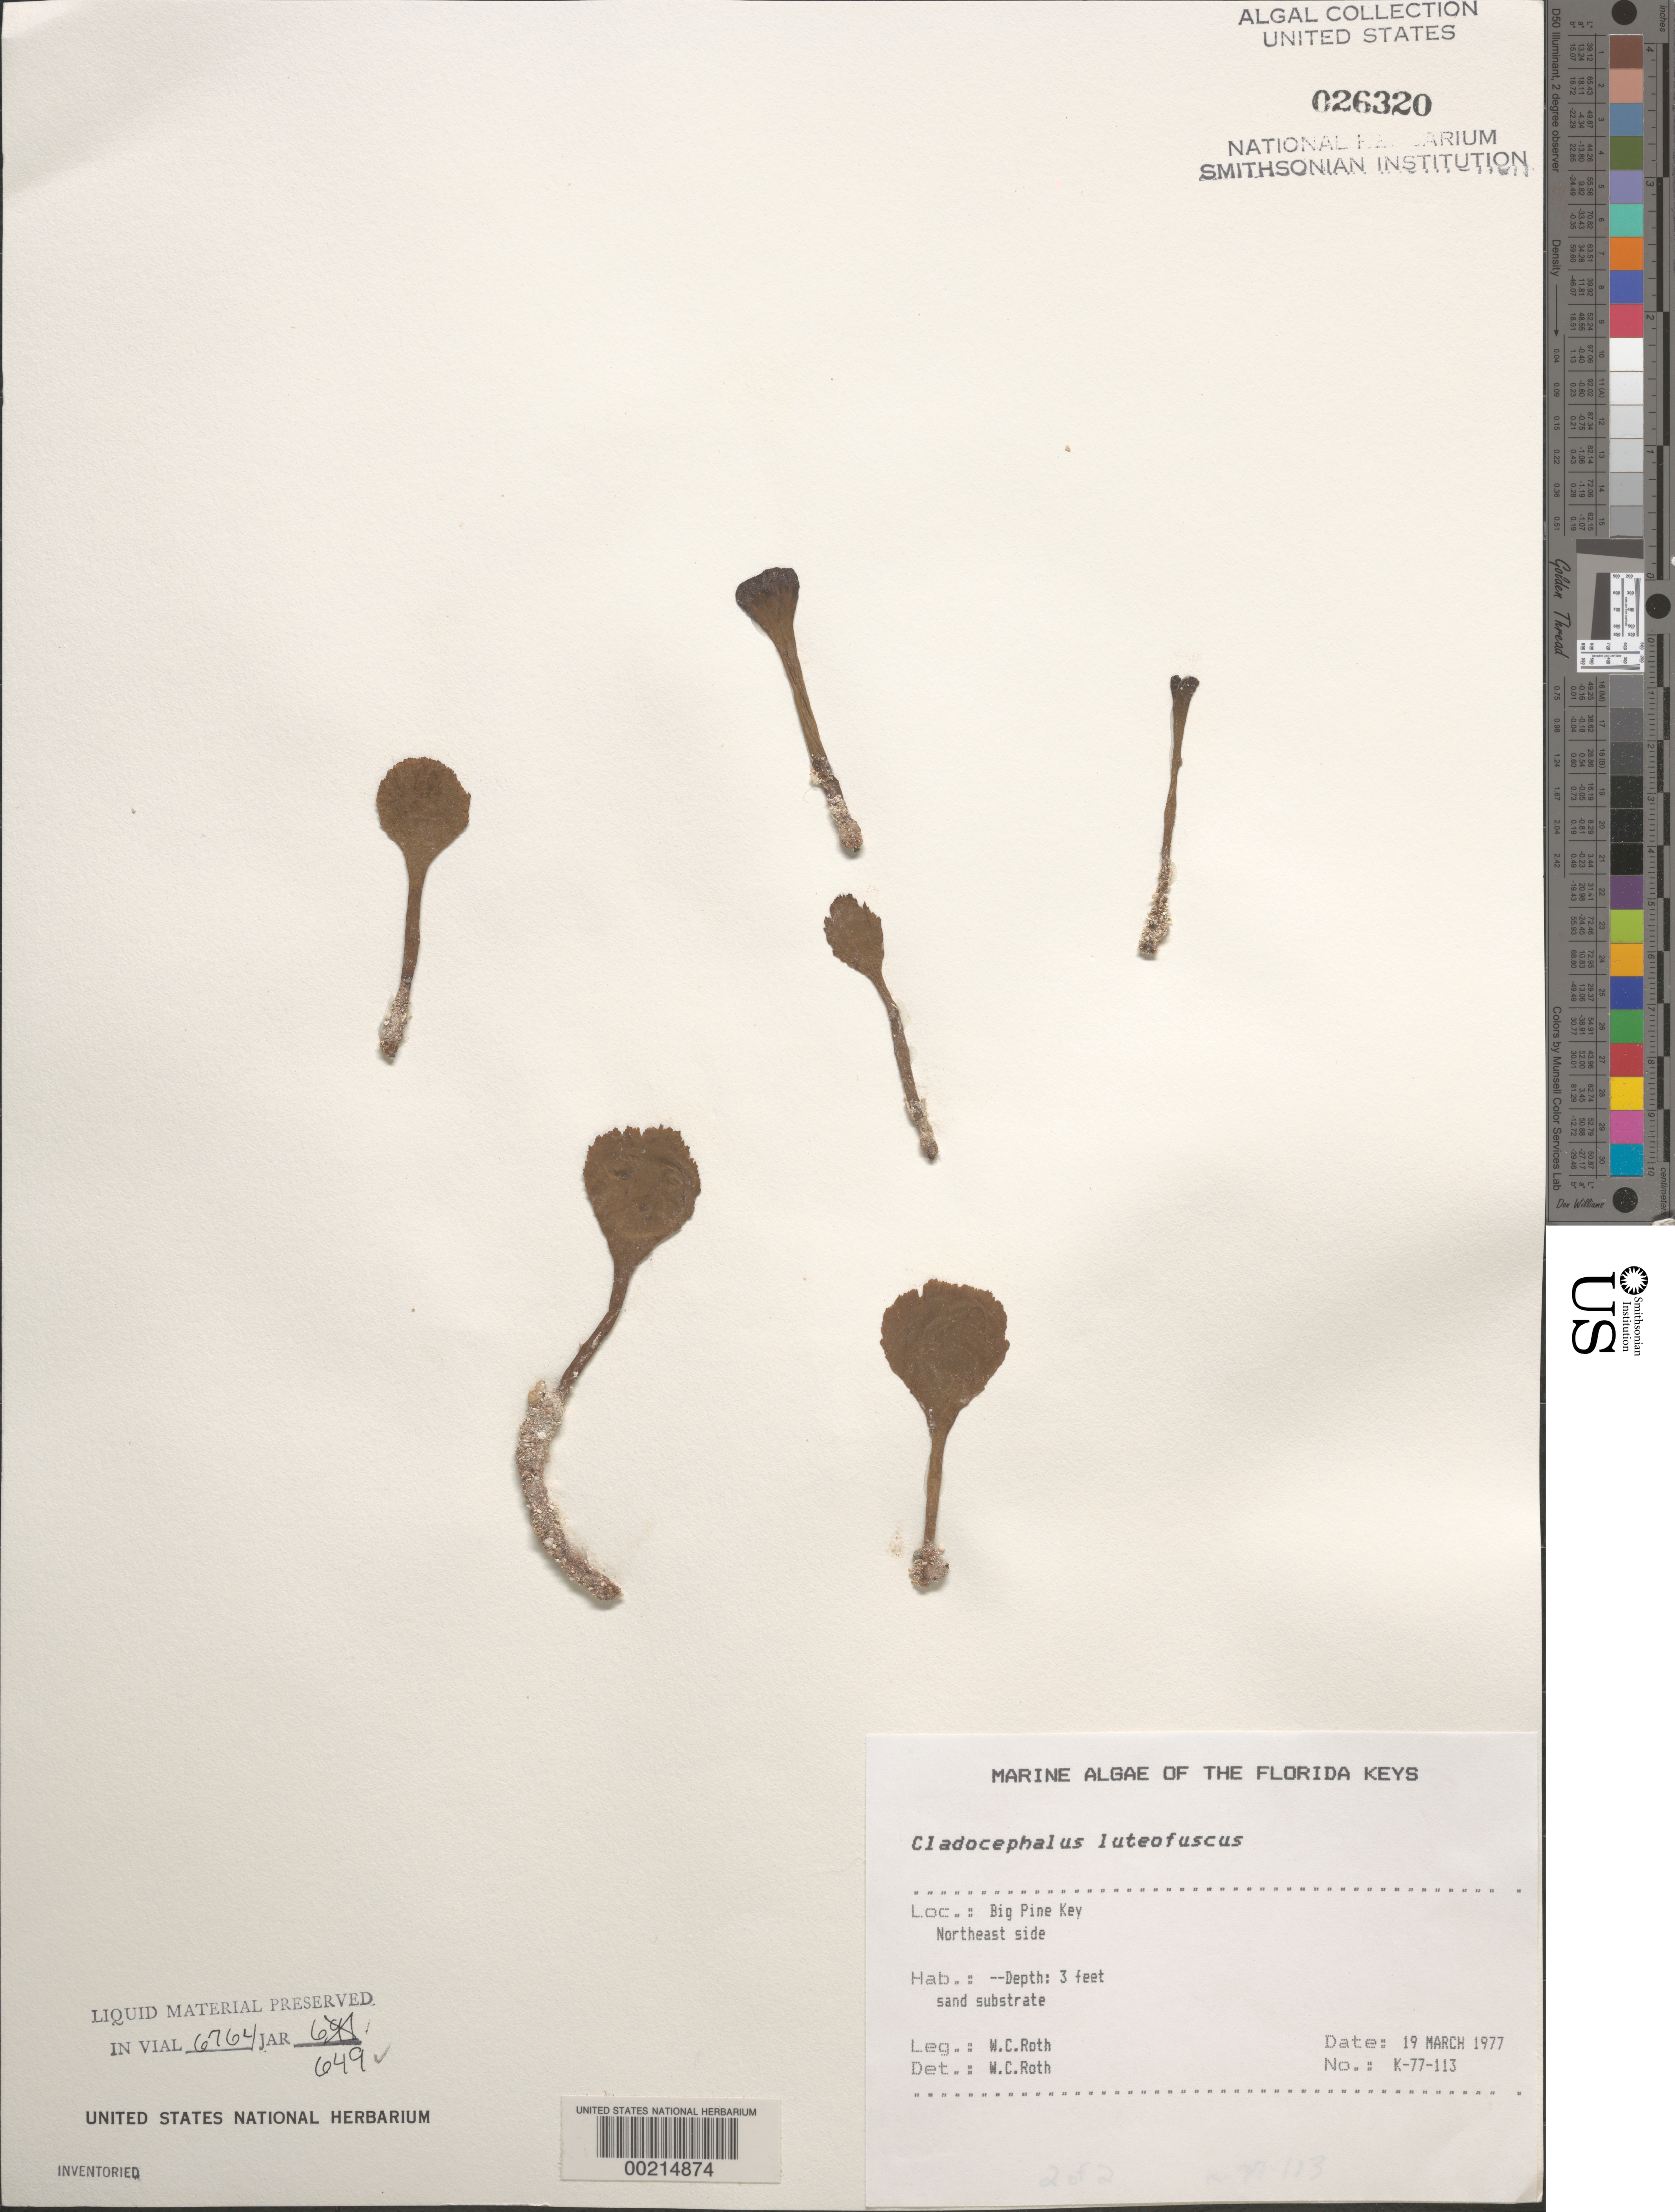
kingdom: Plantae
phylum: Chlorophyta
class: Ulvophyceae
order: Bryopsidales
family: Dichotomosiphonaceae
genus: Cladocephalus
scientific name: Cladocephalus luteofuscus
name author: (P. Crouan & H. Crouan) Børgesen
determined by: Roth, W. C.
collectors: W. C. Roth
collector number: K-77-113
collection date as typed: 19 Mar 1977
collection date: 1977-03-19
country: United States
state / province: Florida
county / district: Monroe County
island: Big Pine Key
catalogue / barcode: US 26320